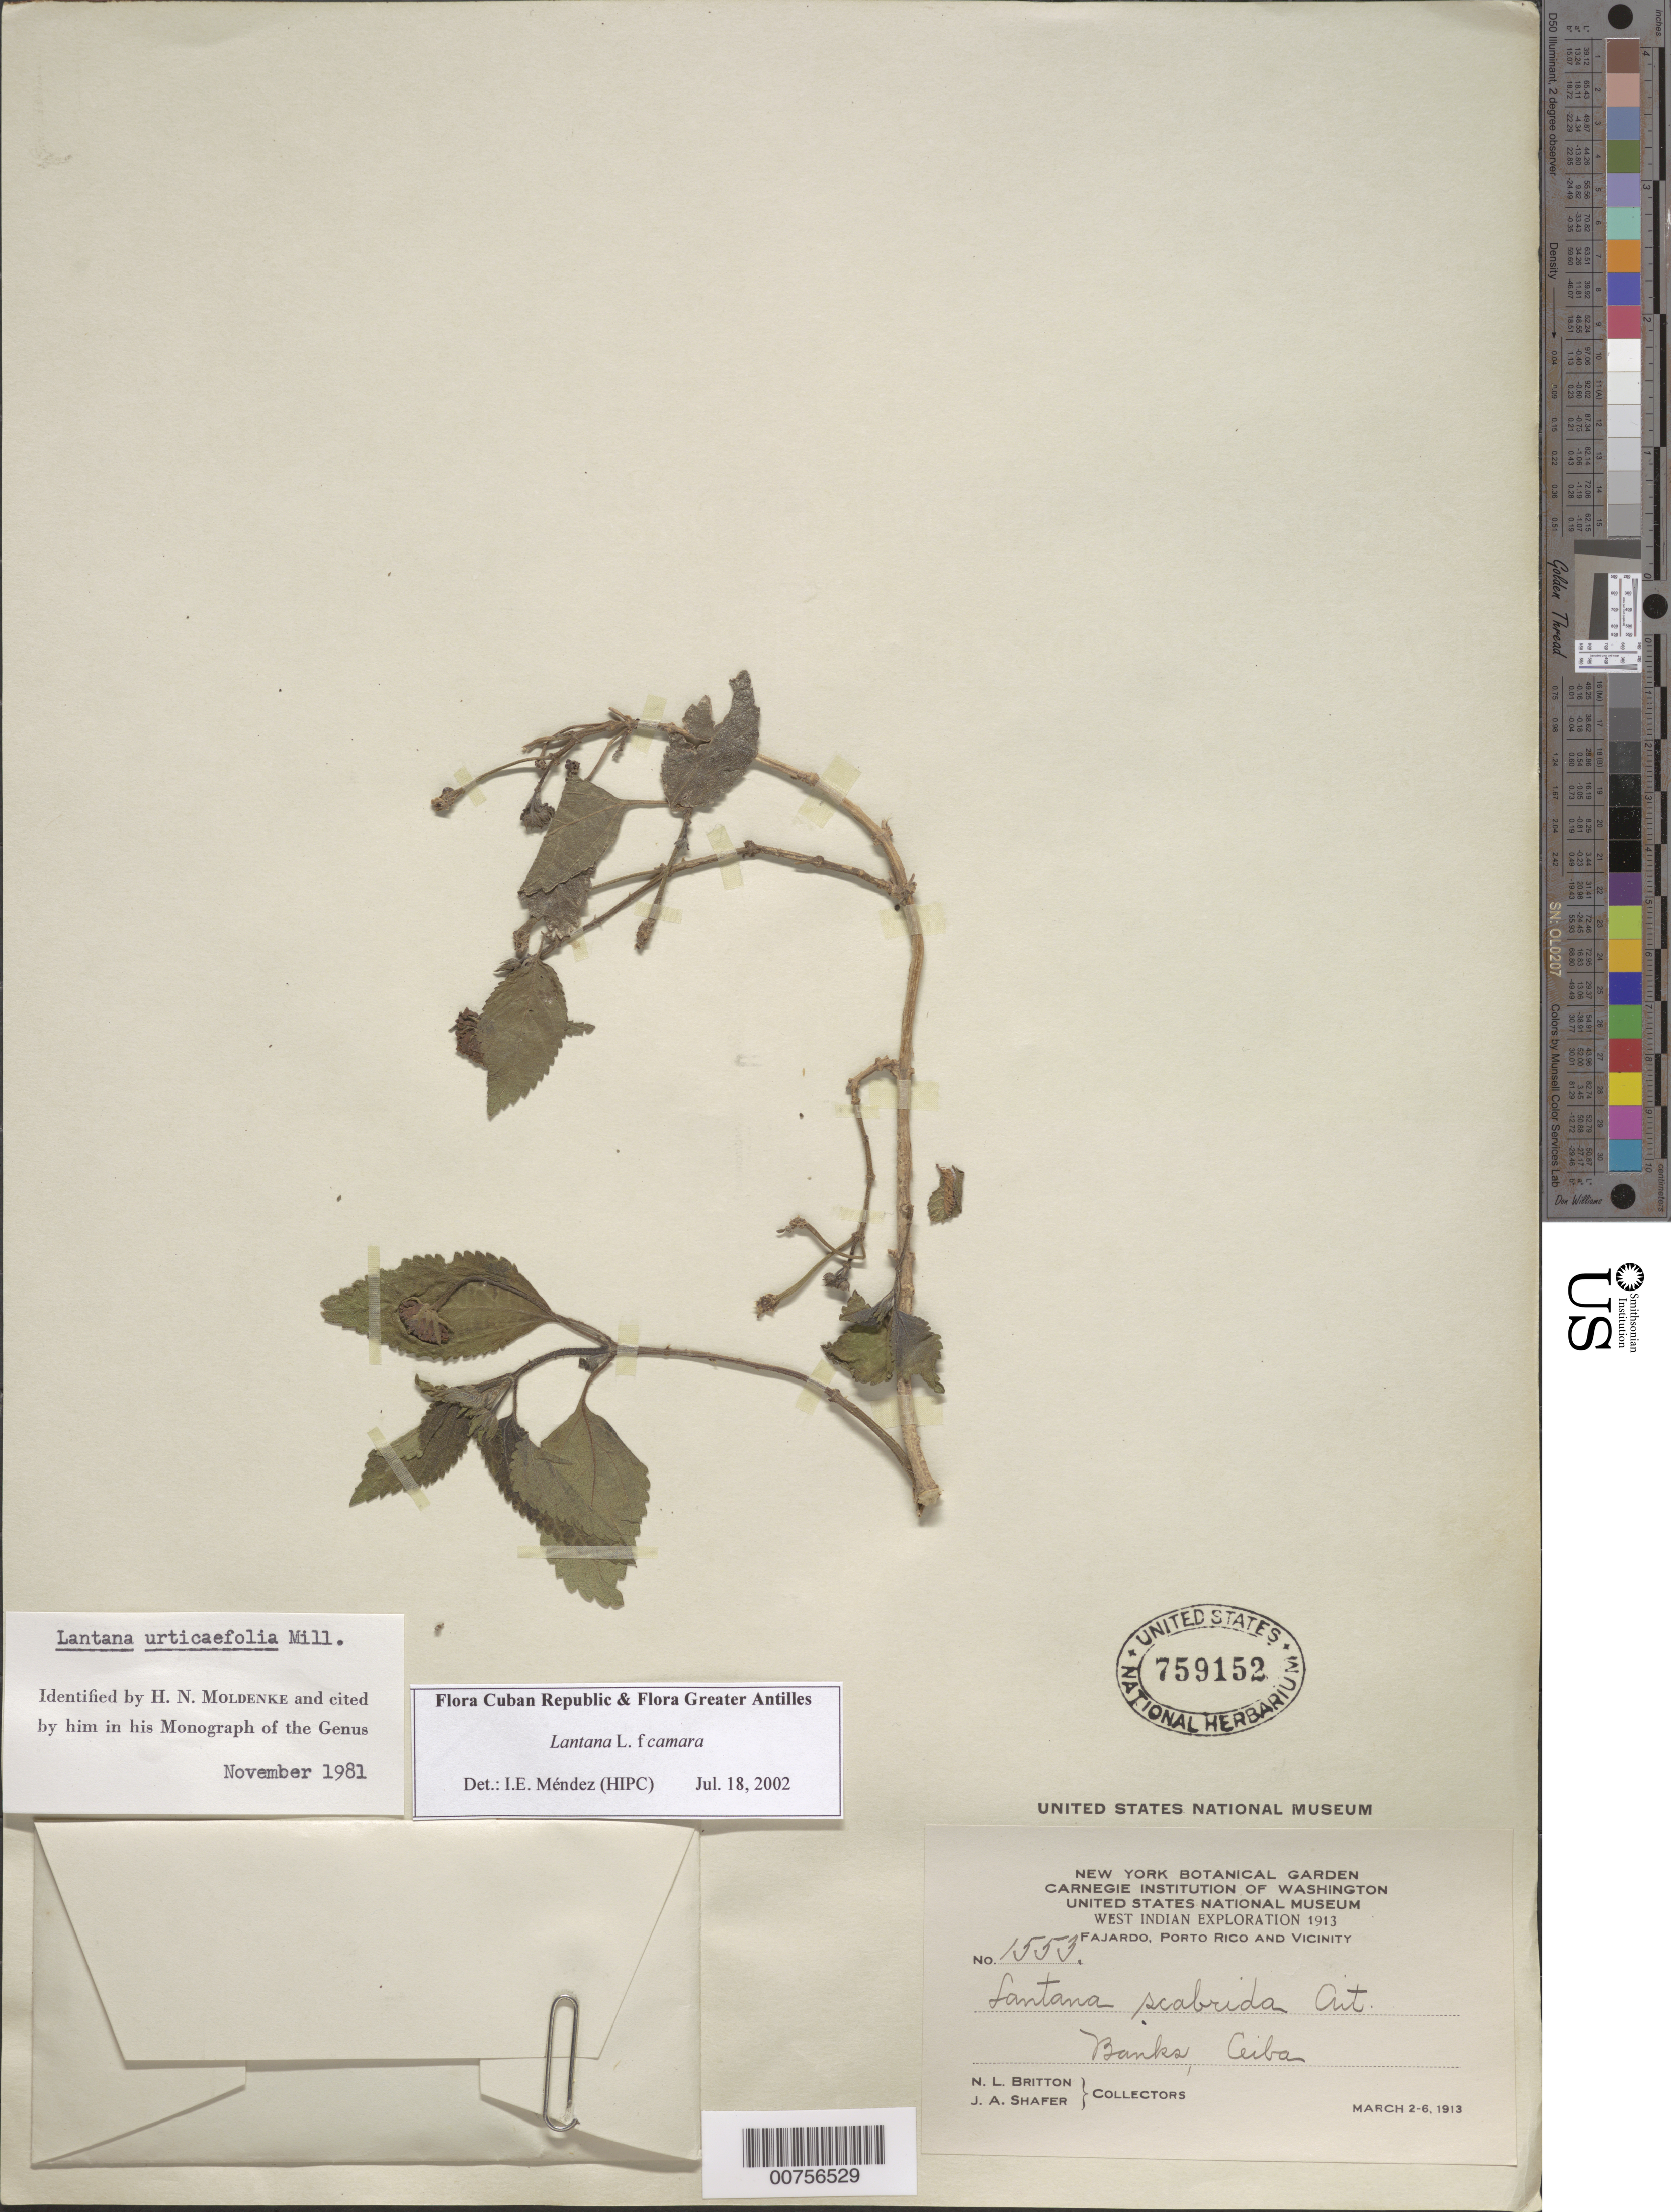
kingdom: Plantae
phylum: Tracheophyta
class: Magnoliopsida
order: Lamiales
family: Verbenaceae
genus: Lantana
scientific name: Lantana camara f. camara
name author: L.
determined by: Méndez, Isidro E., (HIPC)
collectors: N. Britton & J. A. Shafer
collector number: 1553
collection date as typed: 02 Mar 1913 to 06 Mar 1913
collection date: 1913-03-02/1913-03-06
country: Puerto Rico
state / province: Ceiba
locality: Ceiba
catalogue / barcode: US 759152